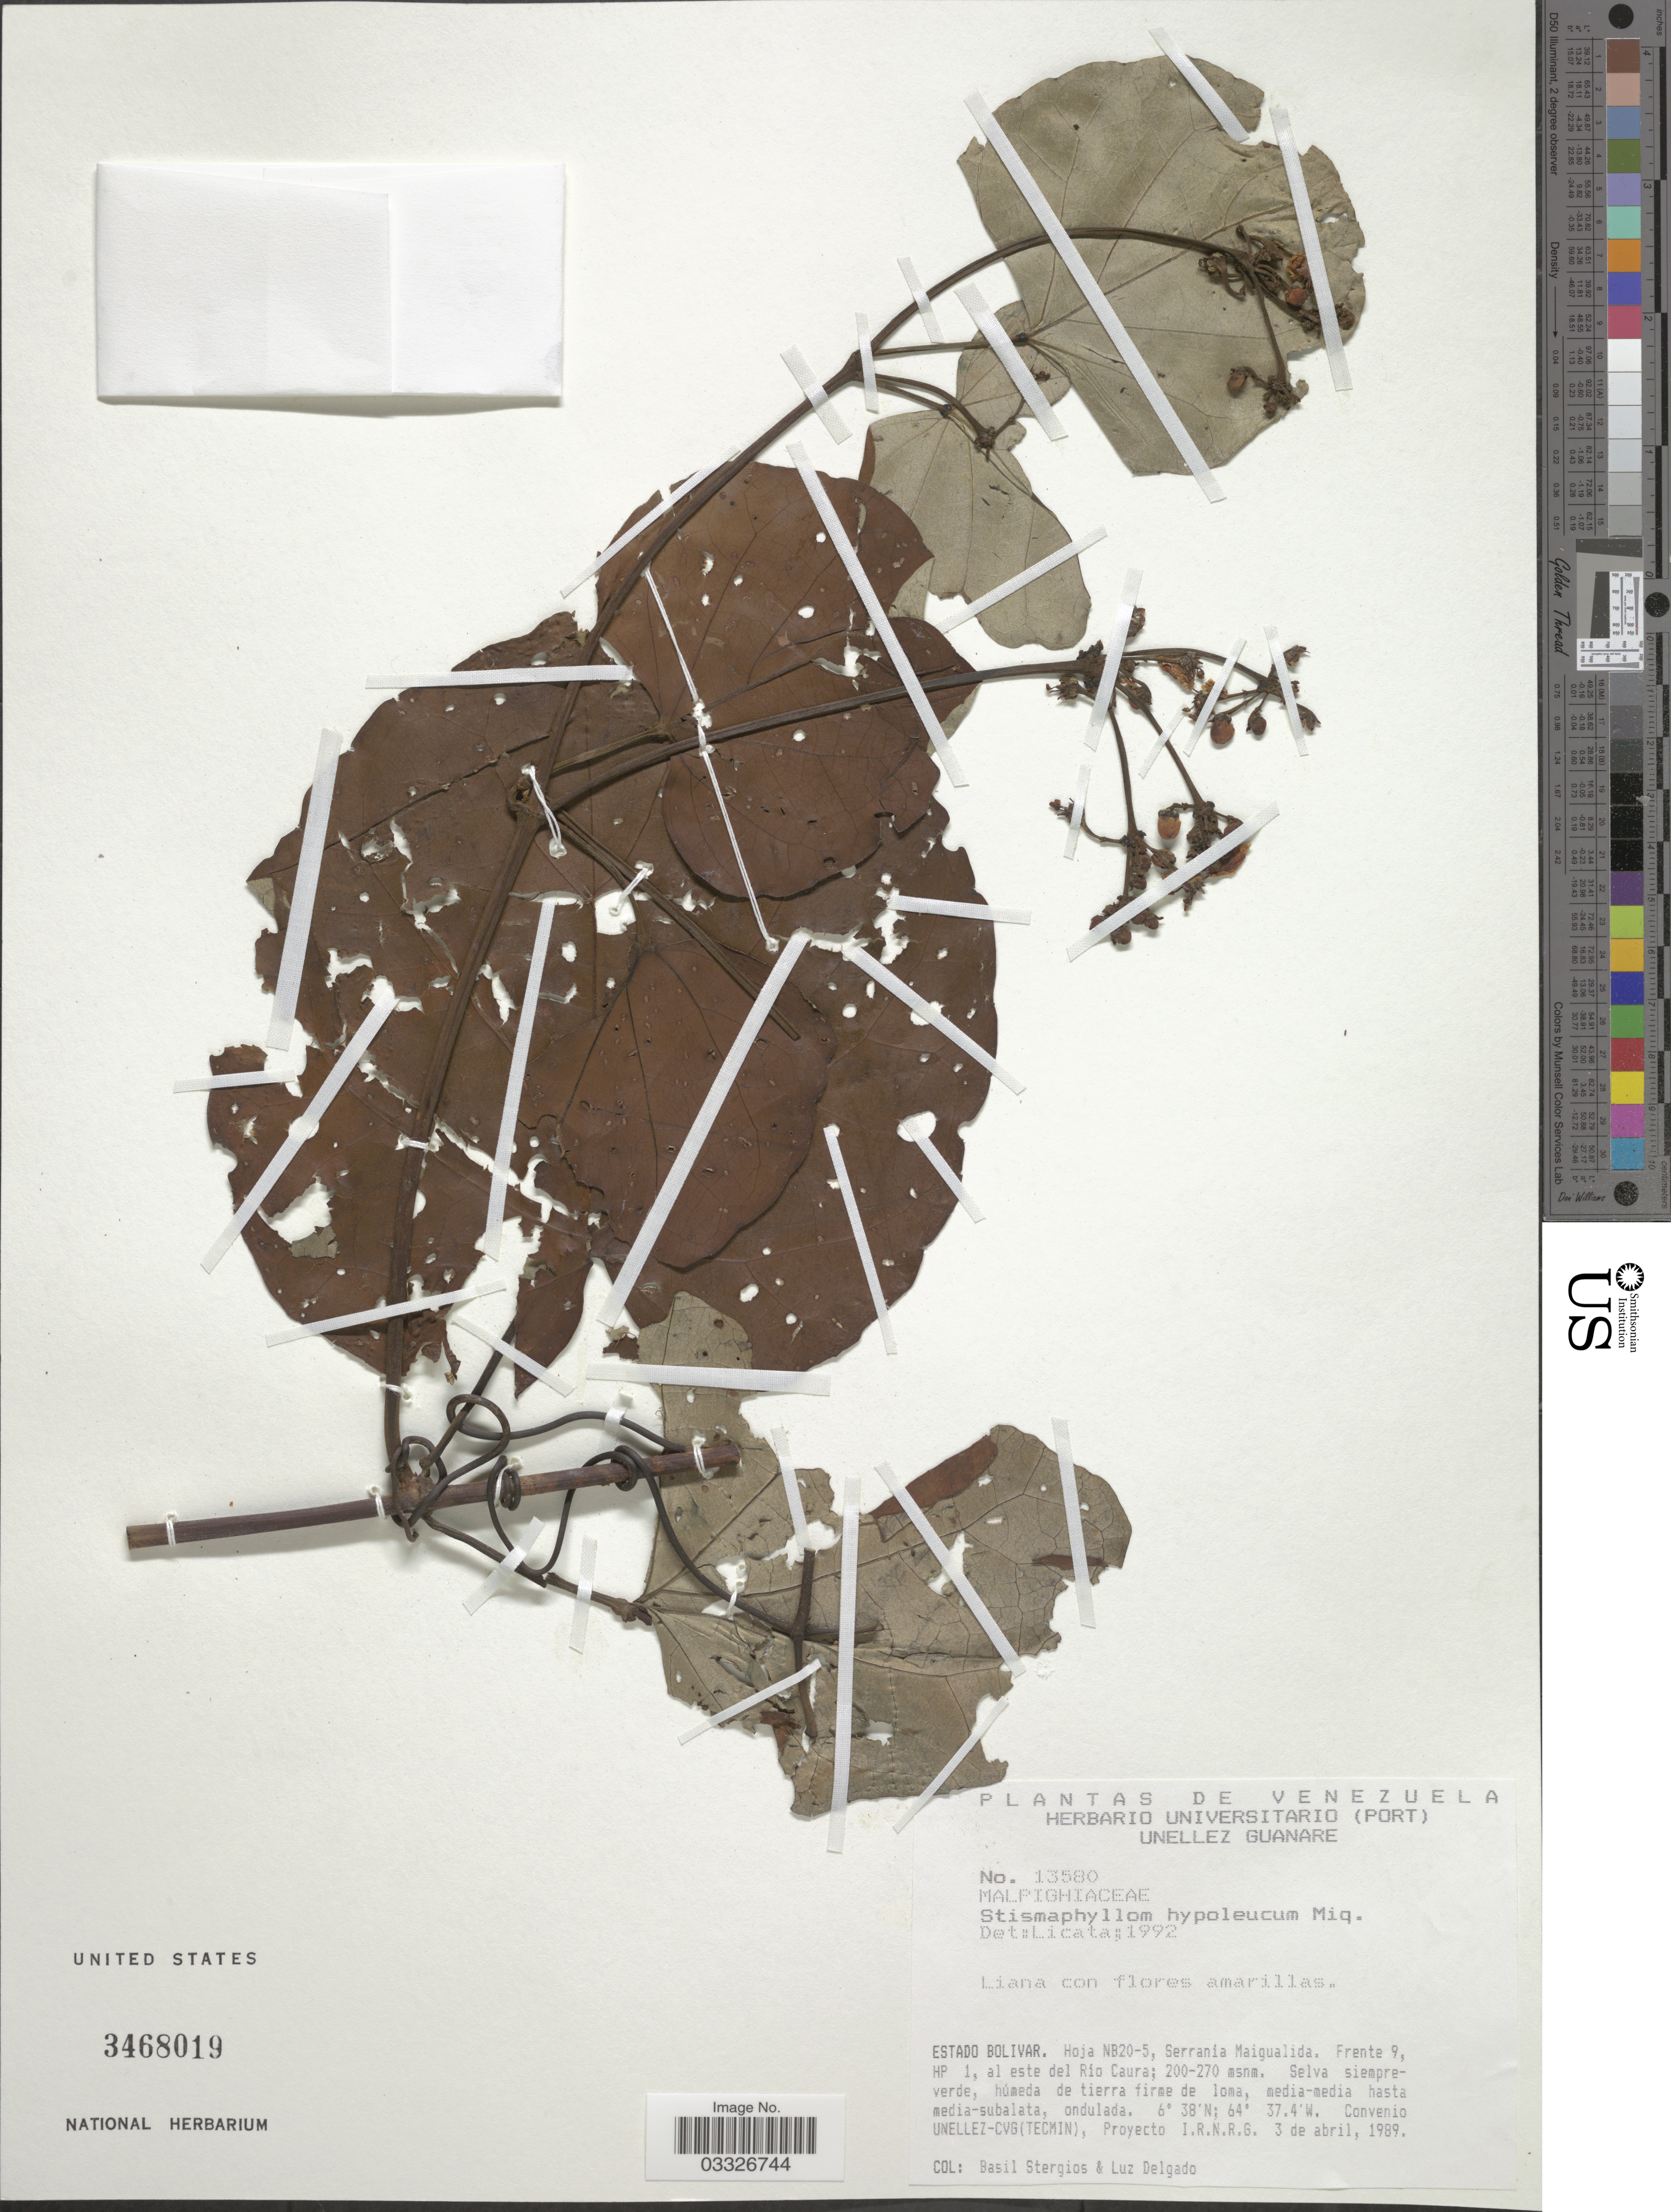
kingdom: Plantae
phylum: Tracheophyta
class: Magnoliopsida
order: Malpighiales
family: Malpighiaceae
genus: Stigmaphyllon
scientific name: Stigmaphyllon hypoleucum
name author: Miq.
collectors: B. G. Stergios & L. Delgado V.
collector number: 13580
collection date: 1989-04-03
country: Venezuela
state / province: Bolivar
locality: Serrania Maigualida, E del río Caura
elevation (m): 200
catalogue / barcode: US 3468019